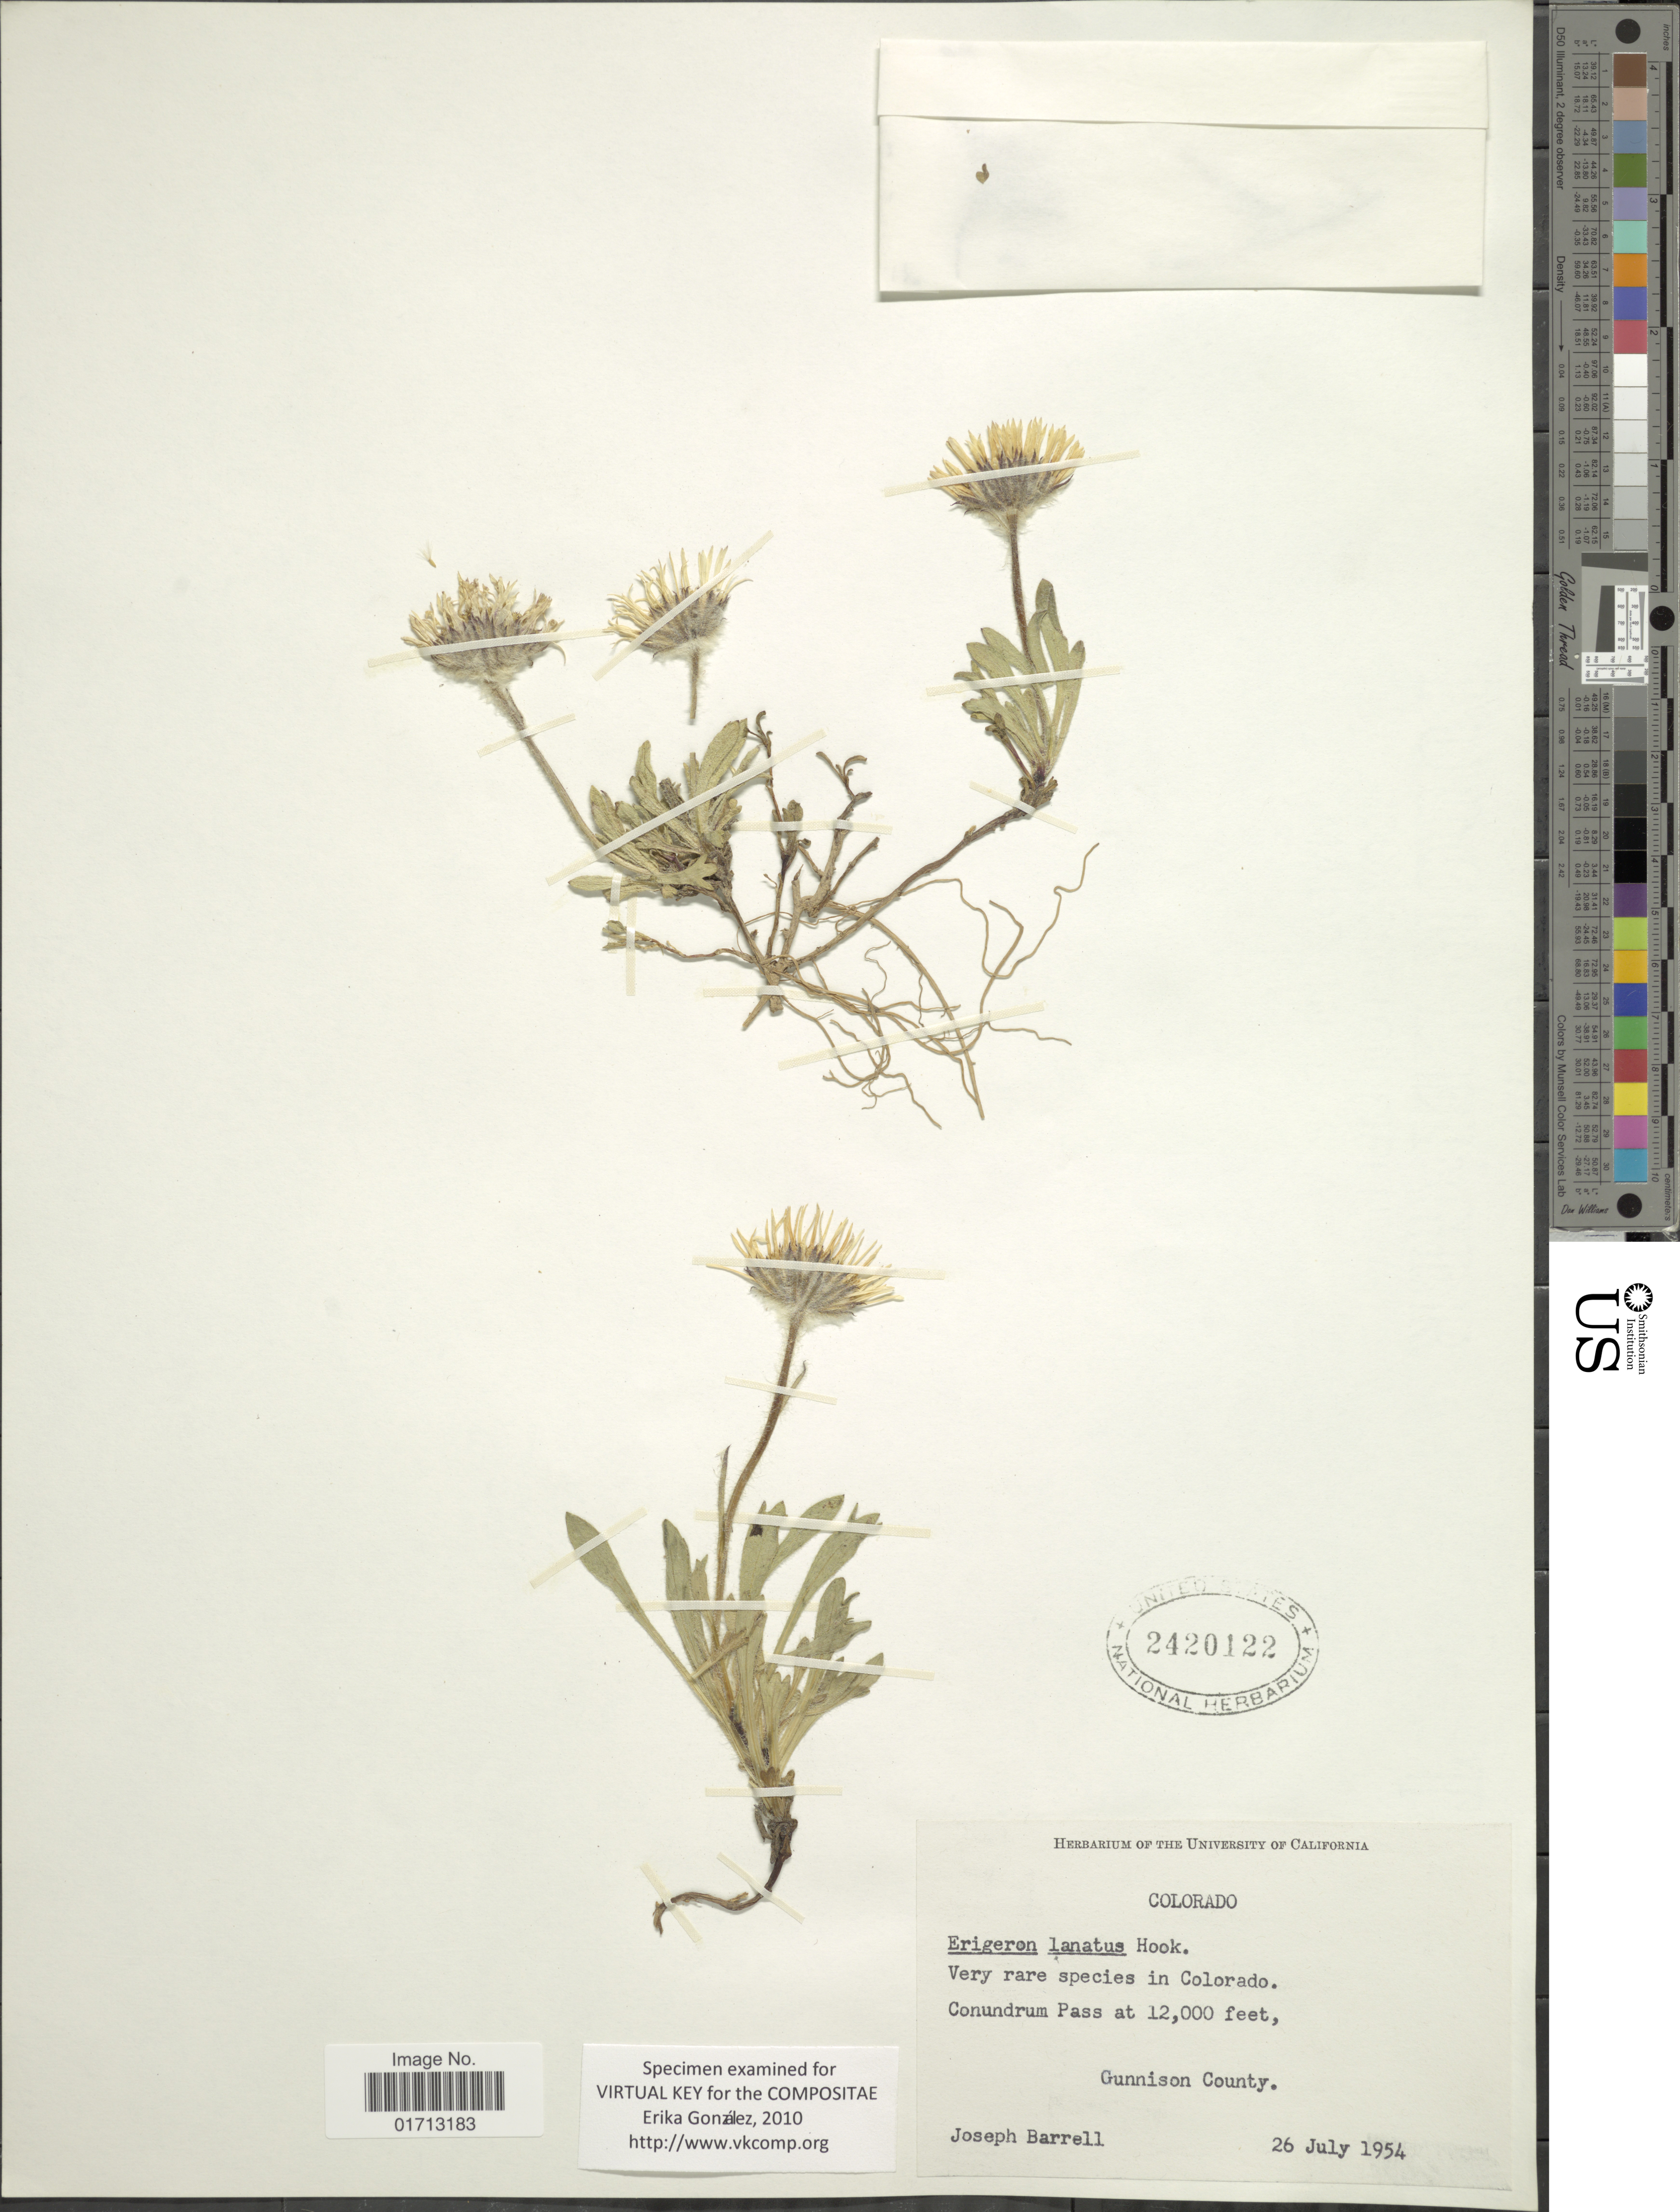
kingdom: Plantae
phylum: Tracheophyta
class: Magnoliopsida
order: Asterales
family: Asteraceae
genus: Erigeron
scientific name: Erigeron lanatus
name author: Hook.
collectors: J. Barrell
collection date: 1954-07-26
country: United States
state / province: Colorado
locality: Conundrum Pass. Gunnison County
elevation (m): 3658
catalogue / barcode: US 2420122